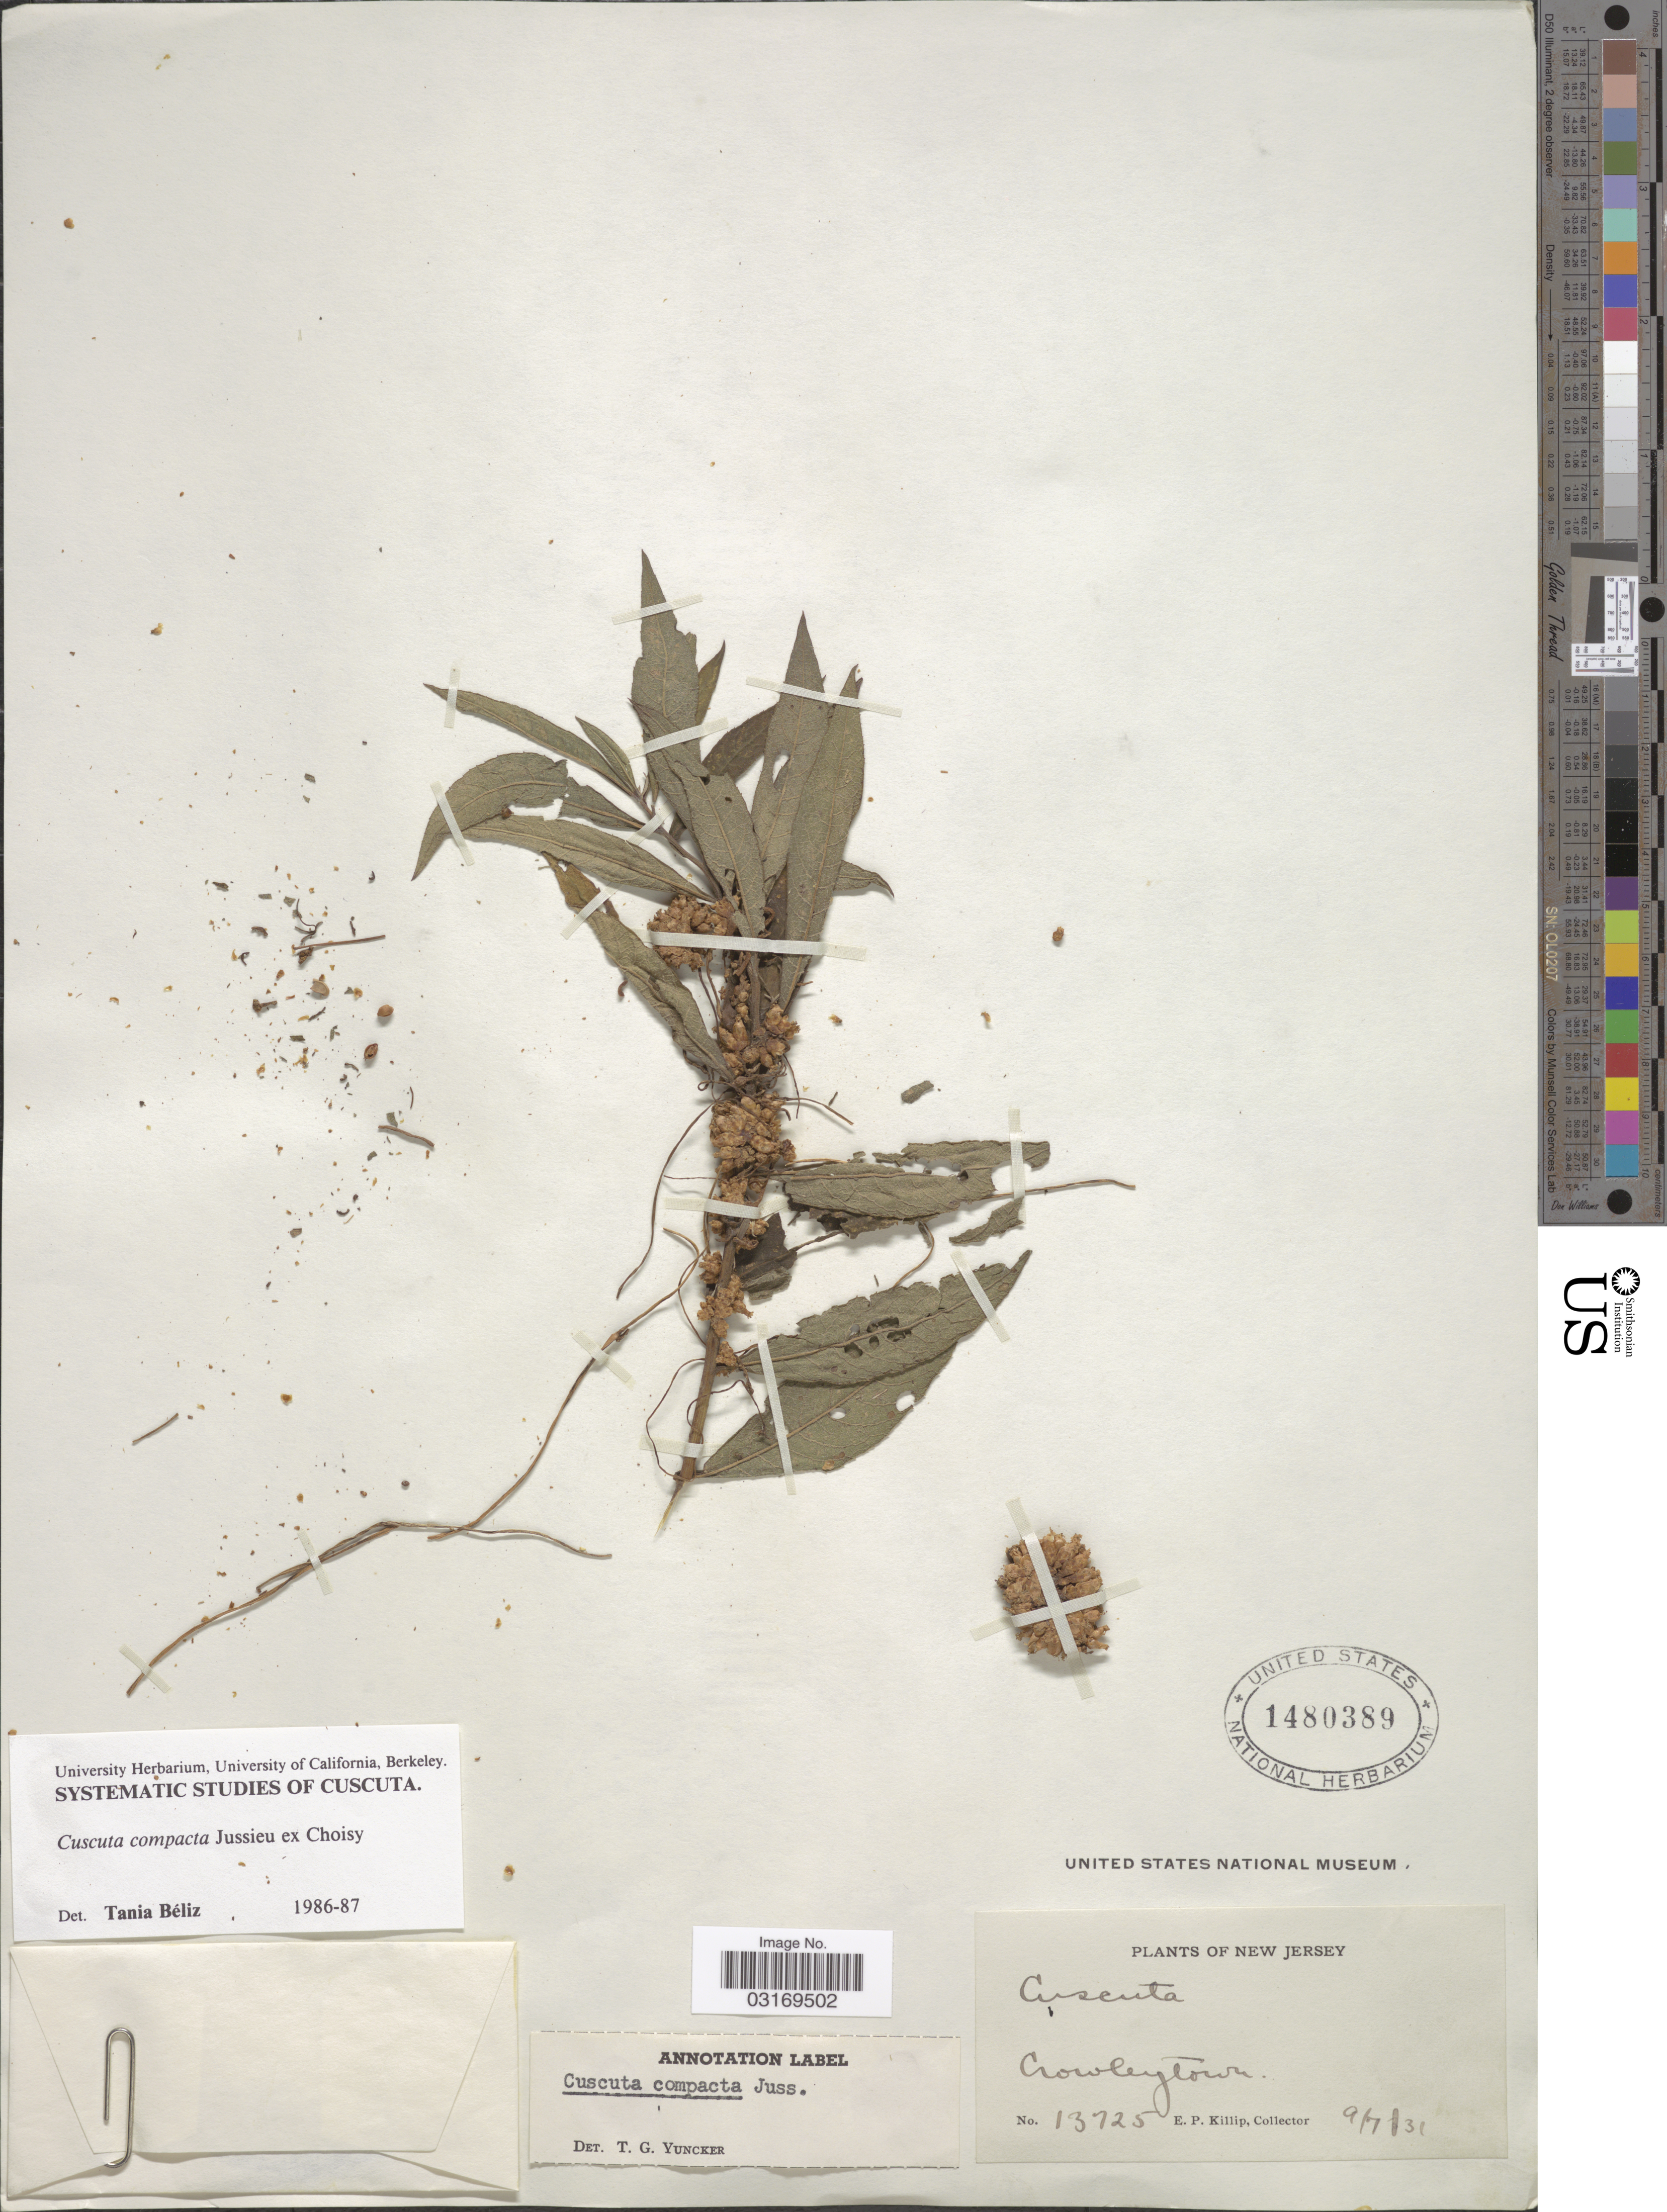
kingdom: Plantae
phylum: Tracheophyta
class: Magnoliopsida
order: Solanales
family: Convolvulaceae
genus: Cuscuta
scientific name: Cuscuta compacta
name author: Juss. ex Choisy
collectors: E. P. Killip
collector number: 13725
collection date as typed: Transcribed d/m/y: 7/9/31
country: United States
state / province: New Jersey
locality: Crowleytown.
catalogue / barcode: US 1480389